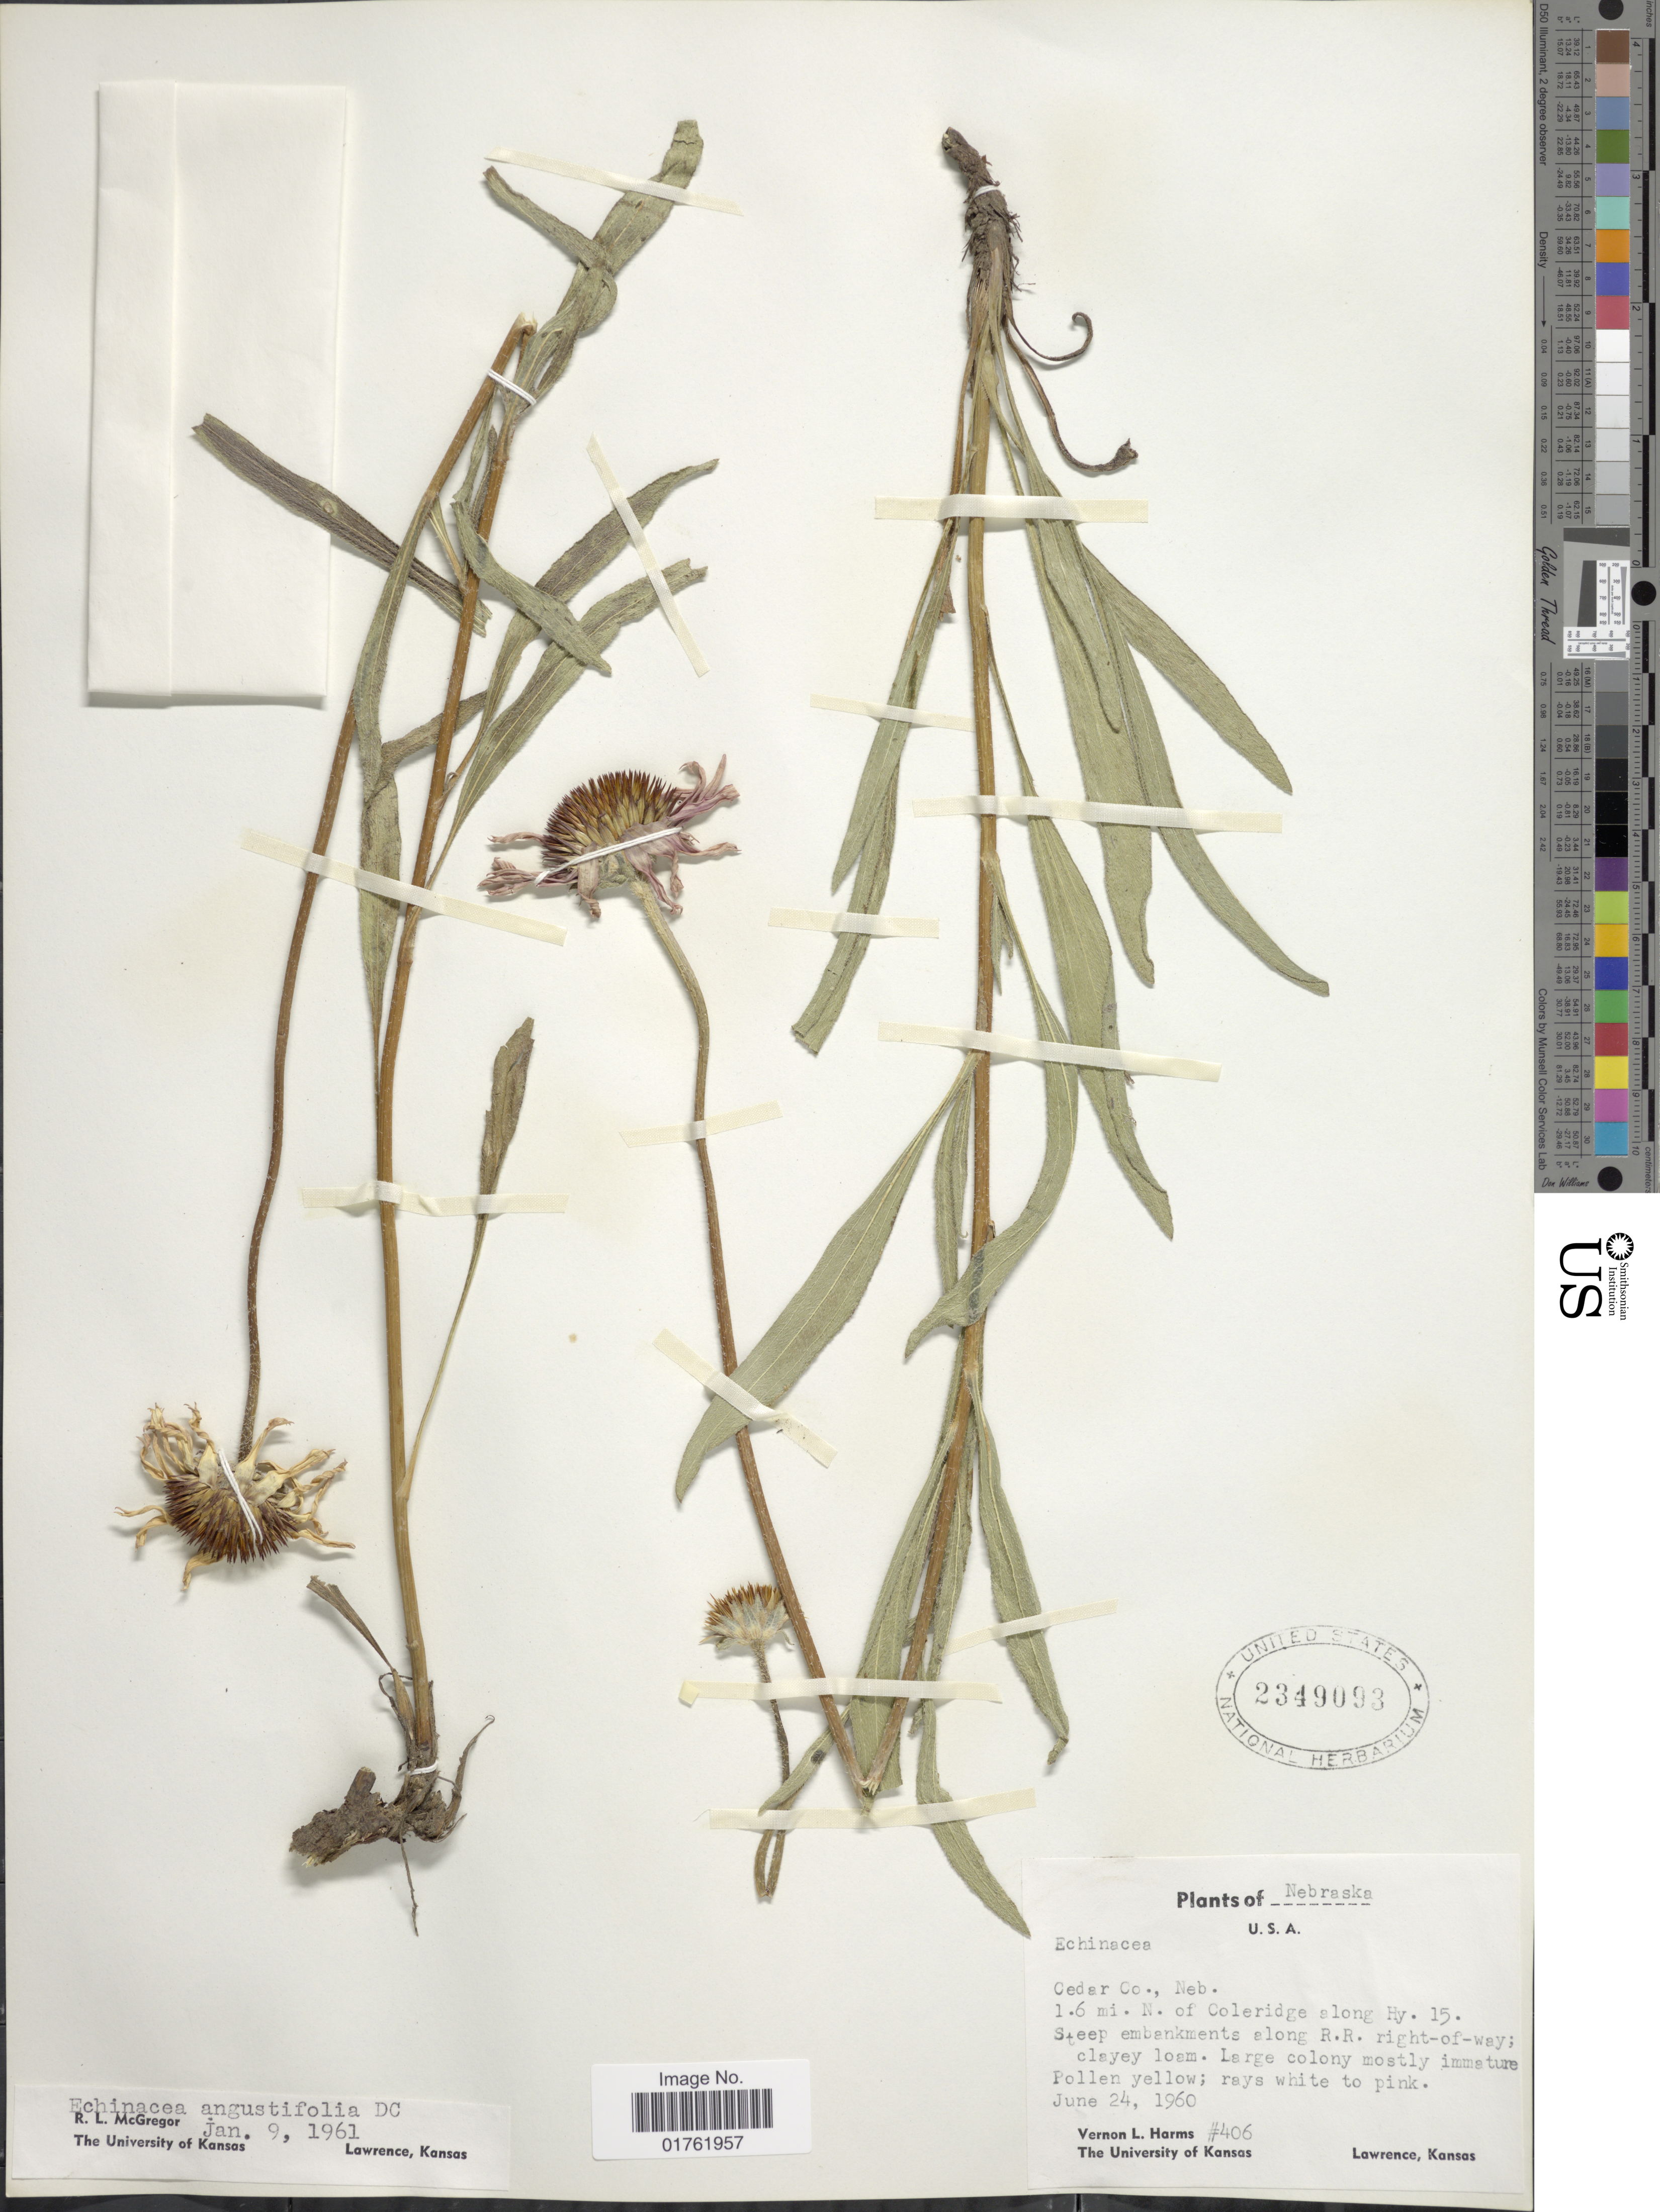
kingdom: Plantae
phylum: Tracheophyta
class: Magnoliopsida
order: Asterales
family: Asteraceae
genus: Echinacea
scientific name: Echinacea angustifolia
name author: DC.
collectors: V. Harms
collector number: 406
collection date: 1960-06-24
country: United States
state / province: Nebraska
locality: Cedar Co., 1.6 mi. N of Coleridge along Hy. 15. Steep embankments along R.R. right-of-way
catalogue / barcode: US 2349093